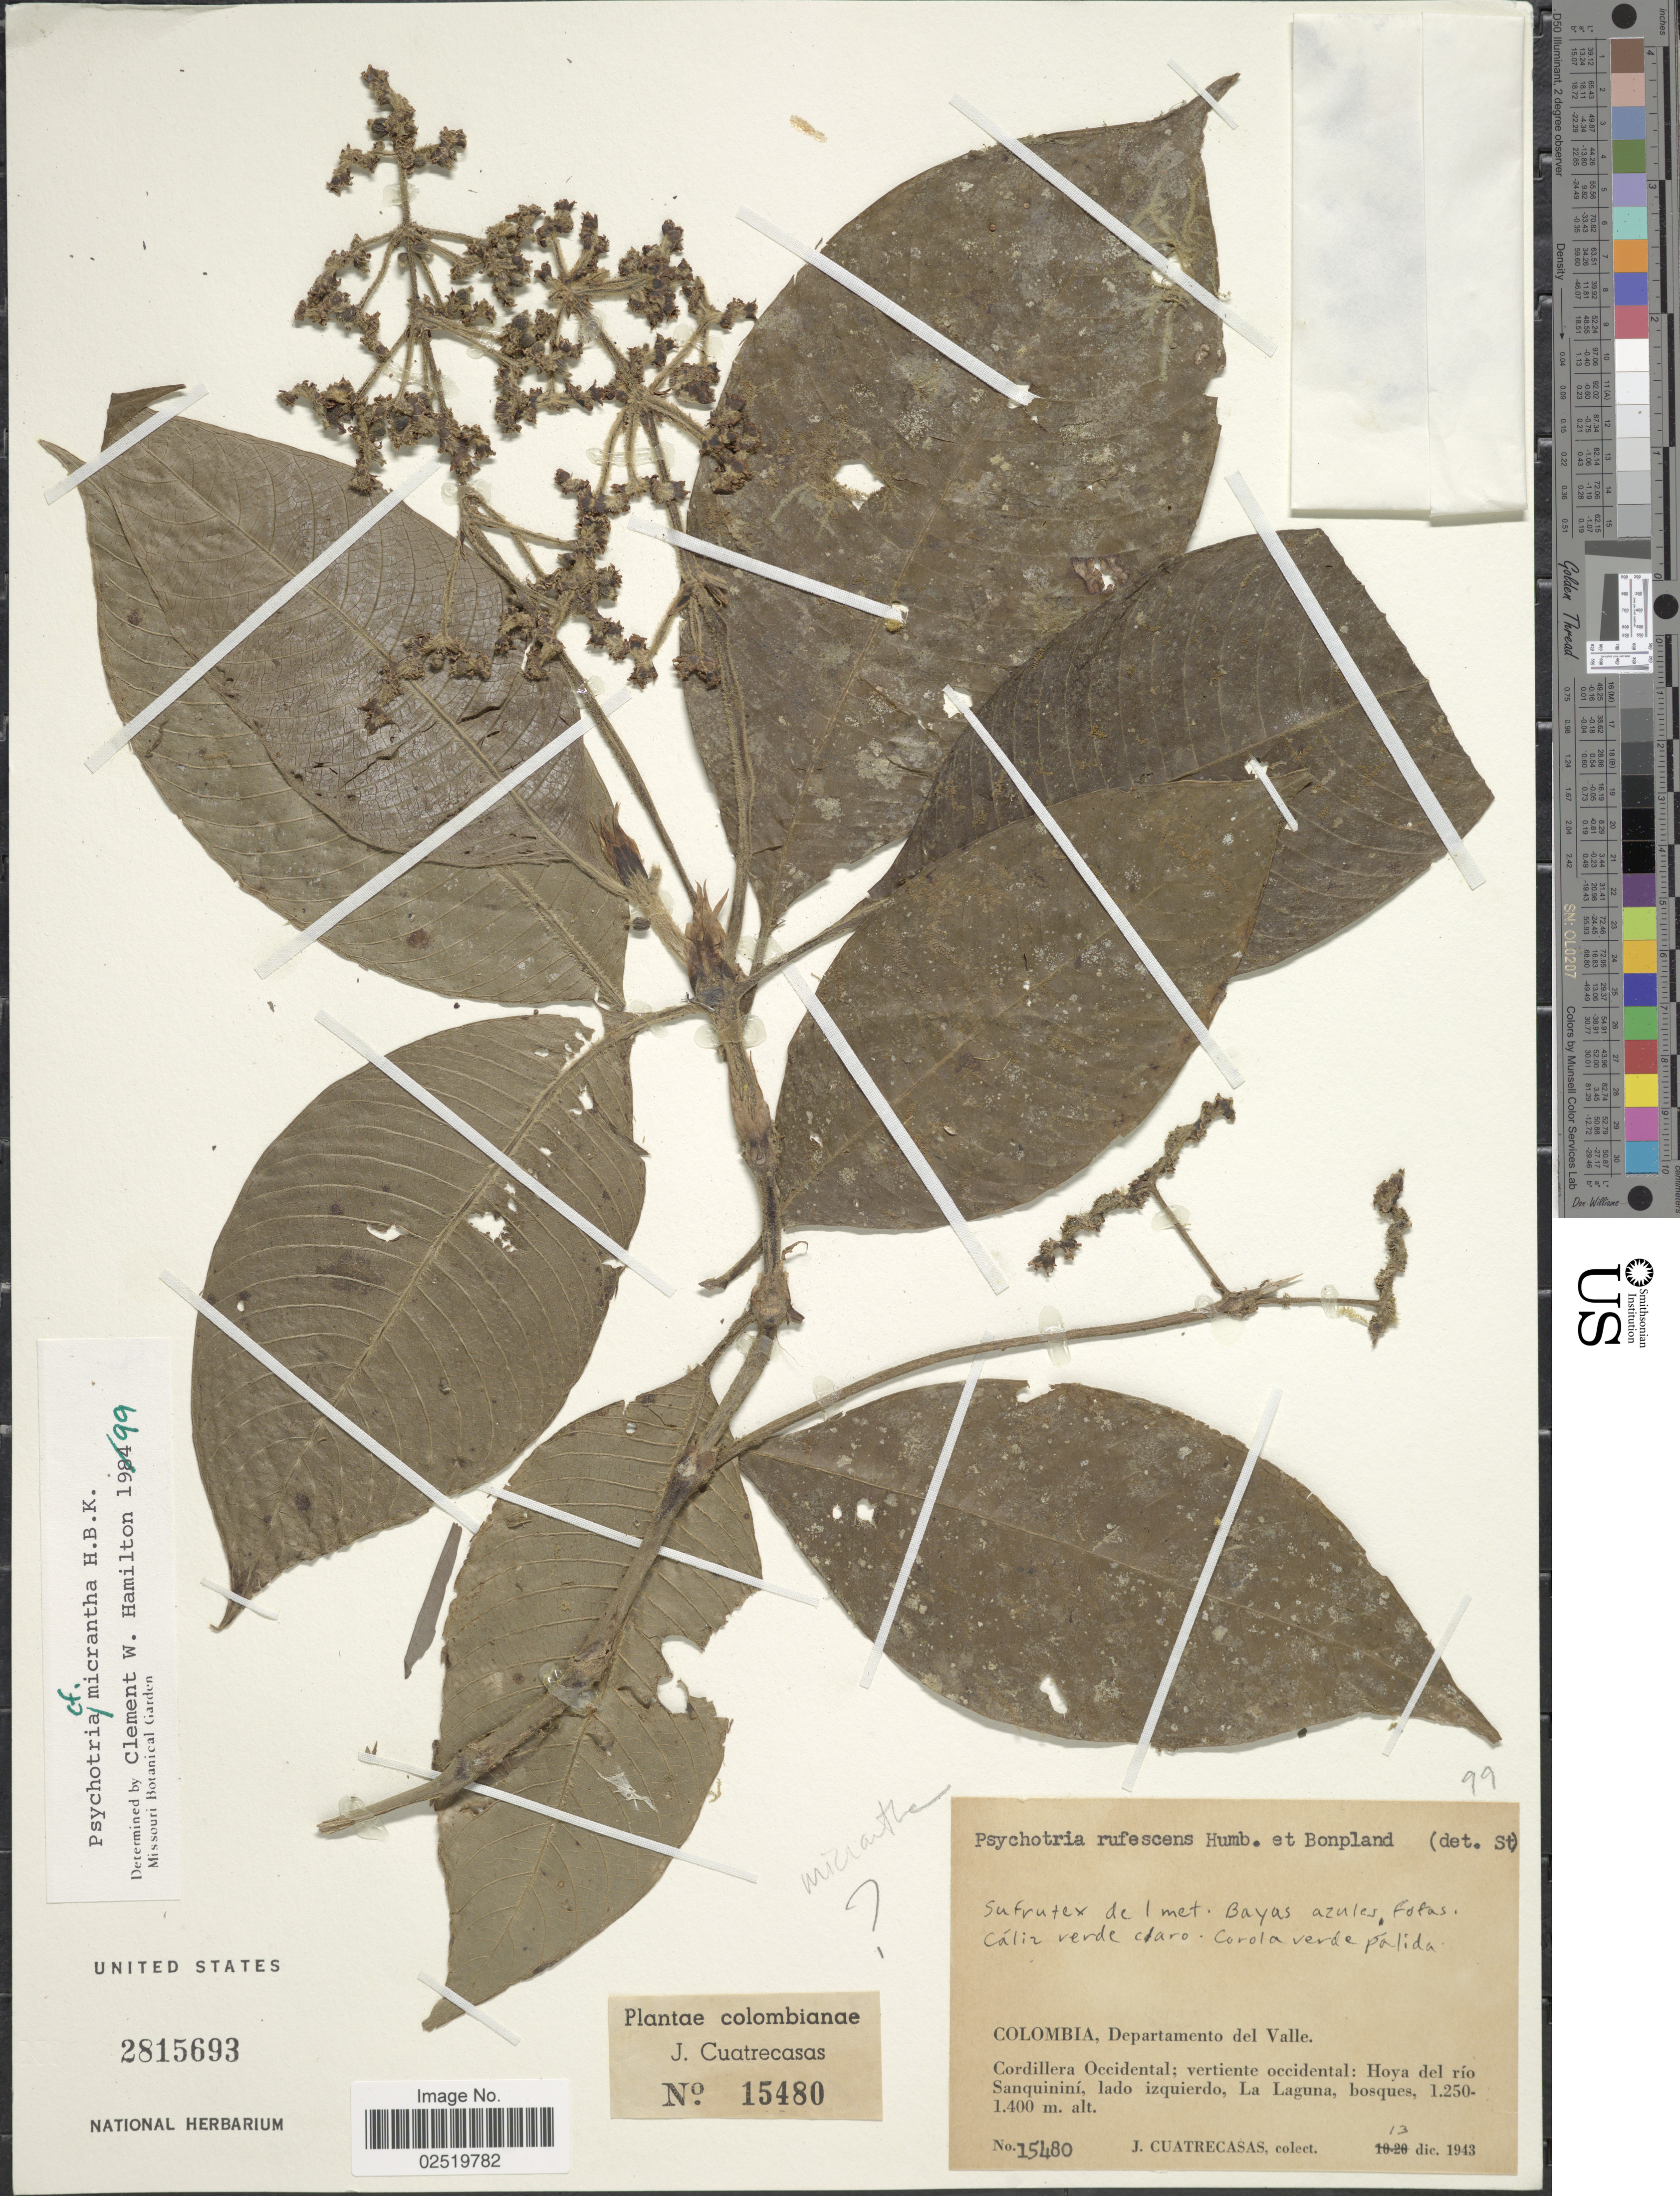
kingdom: Plantae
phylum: Tracheophyta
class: Magnoliopsida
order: Gentianales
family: Rubiaceae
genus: Psychotria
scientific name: Psychotria micrantha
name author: Kunth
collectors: J. Cuatrecasas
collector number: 15480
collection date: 1943-12-13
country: Colombia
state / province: Valle del Cauca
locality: Departamento del Valle, Cordillera Occidental; vertiente occidental: Hoya del rio Sanquinini, lado izquierdo, La Laguna, bosques, colombianae.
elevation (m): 1250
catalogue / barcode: US 2815693